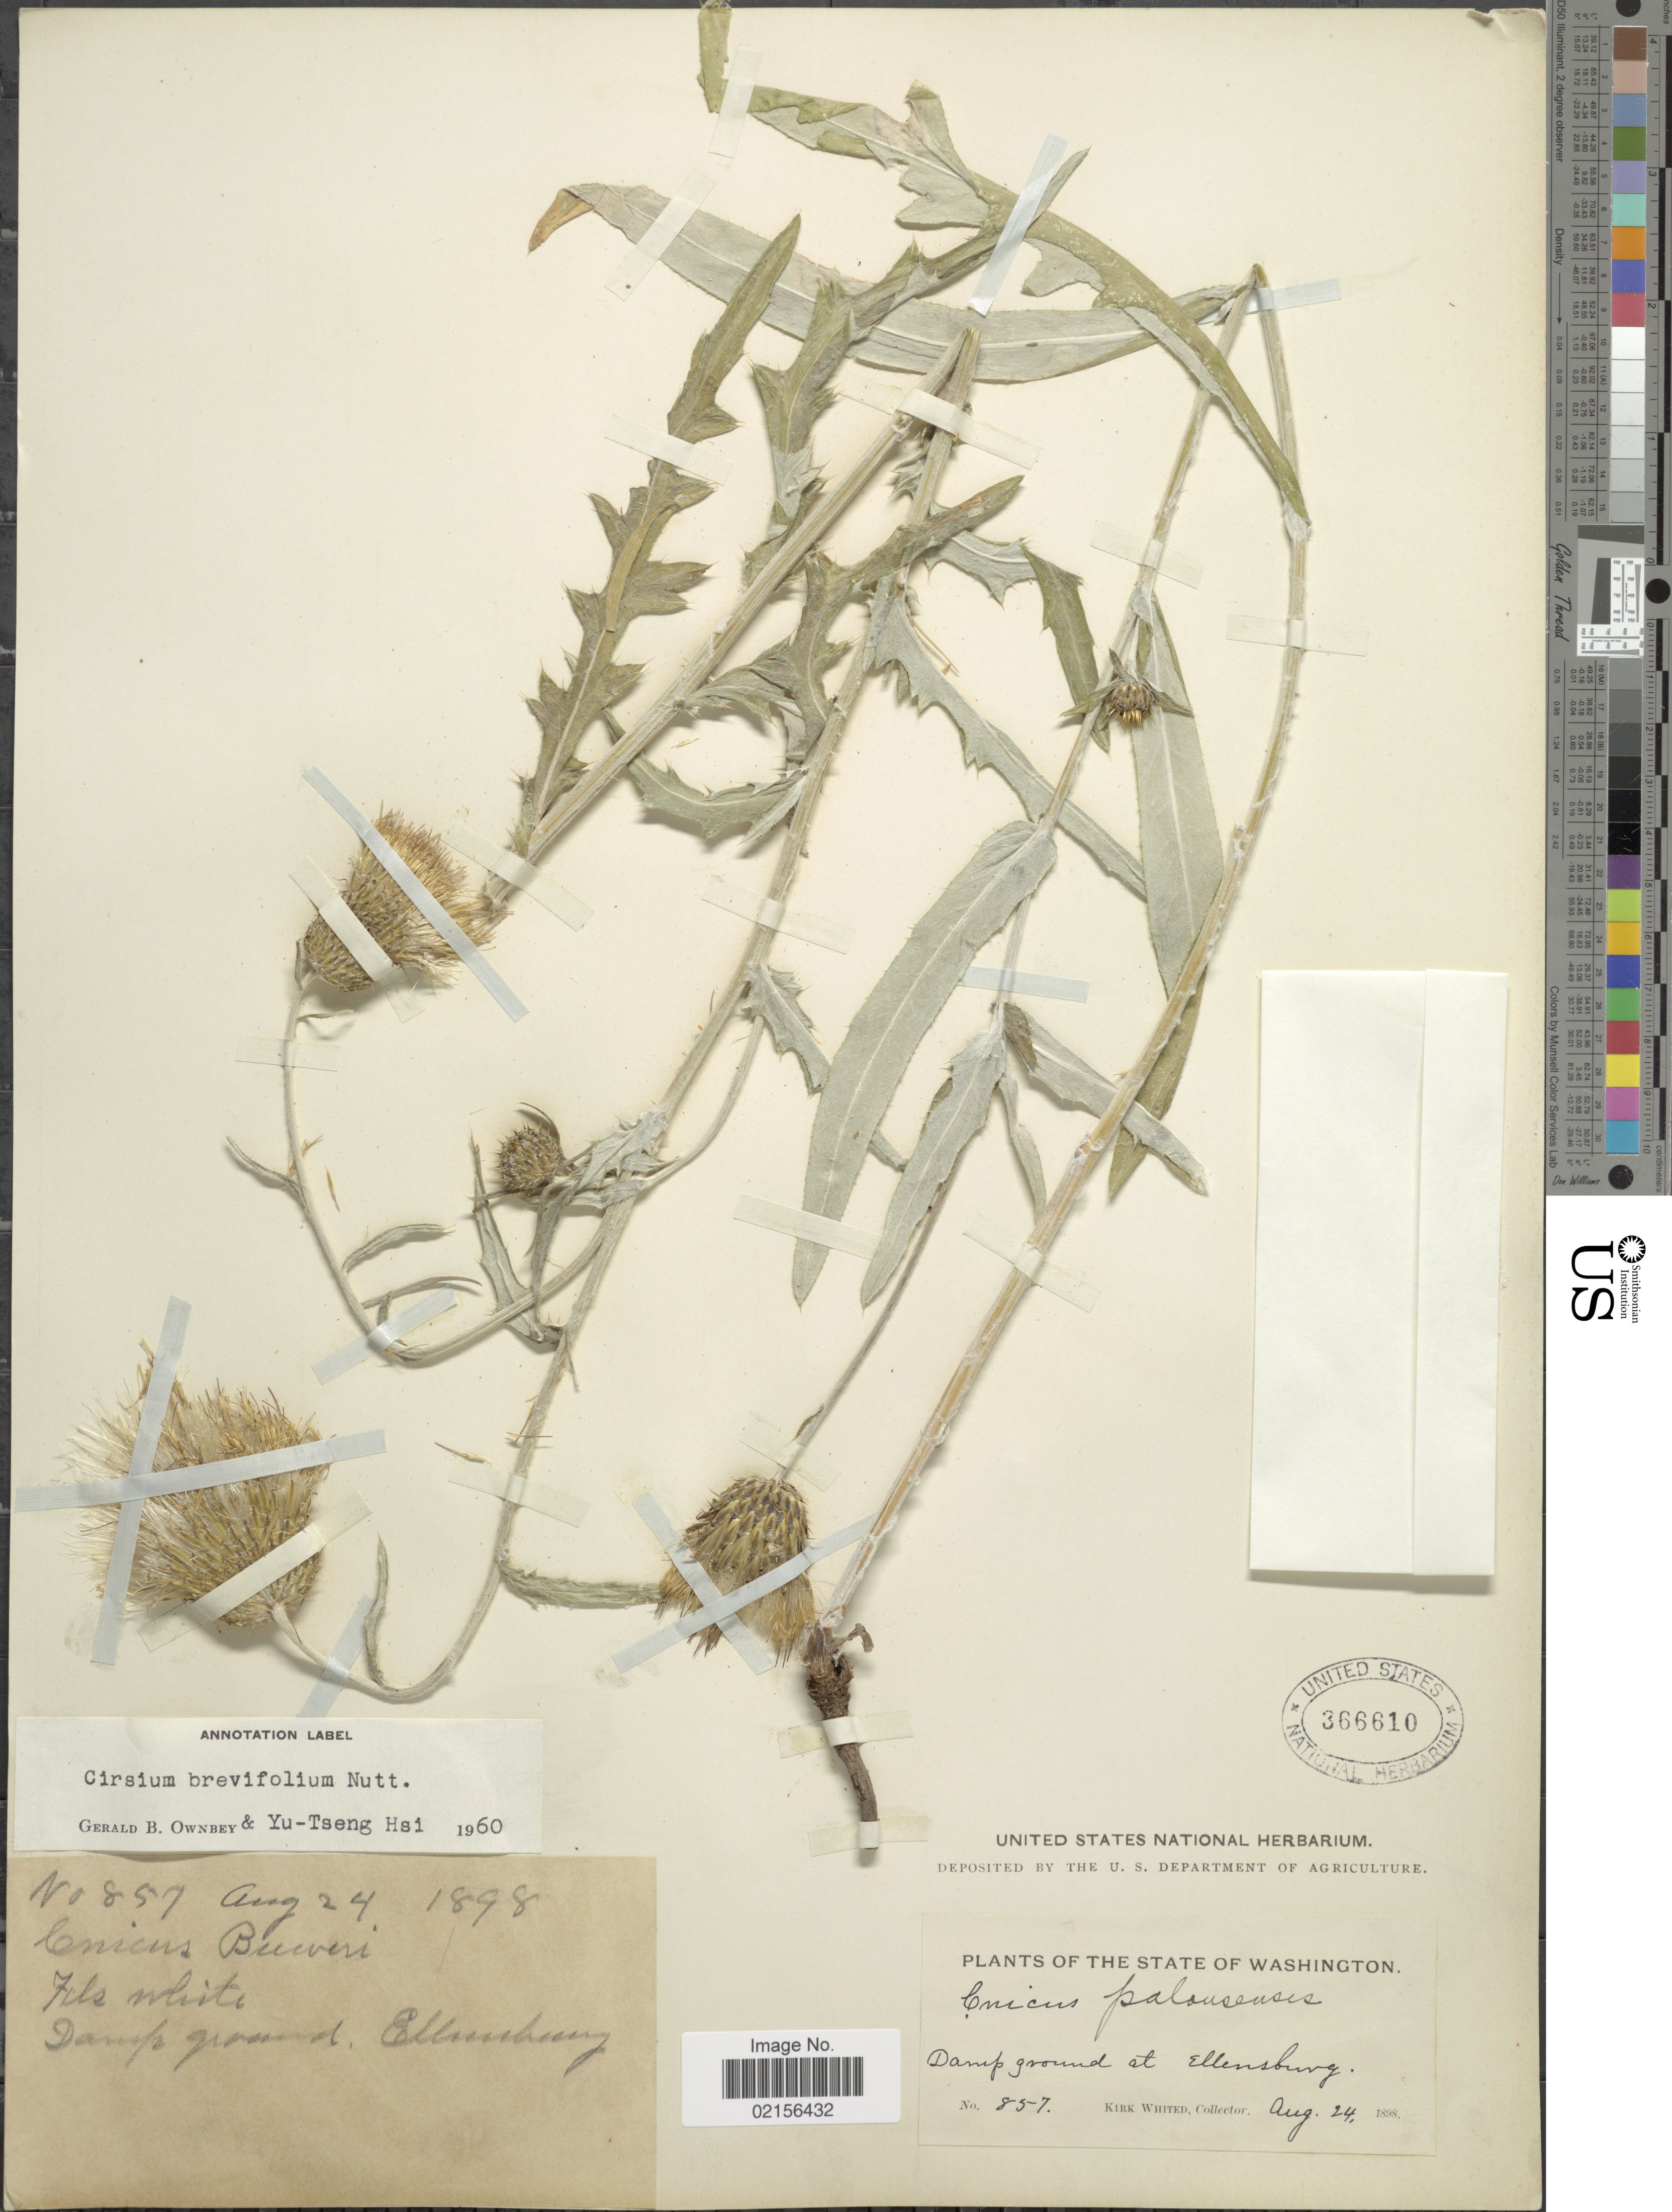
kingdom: Plantae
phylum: Tracheophyta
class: Magnoliopsida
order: Asterales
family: Asteraceae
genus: Cirsium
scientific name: Cirsium brevifolium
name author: Nutt.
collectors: K. Whited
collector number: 857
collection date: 1898-08-24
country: United States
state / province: Washington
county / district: Kittitas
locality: Damp ground at Ellensburg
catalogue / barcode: US 366610